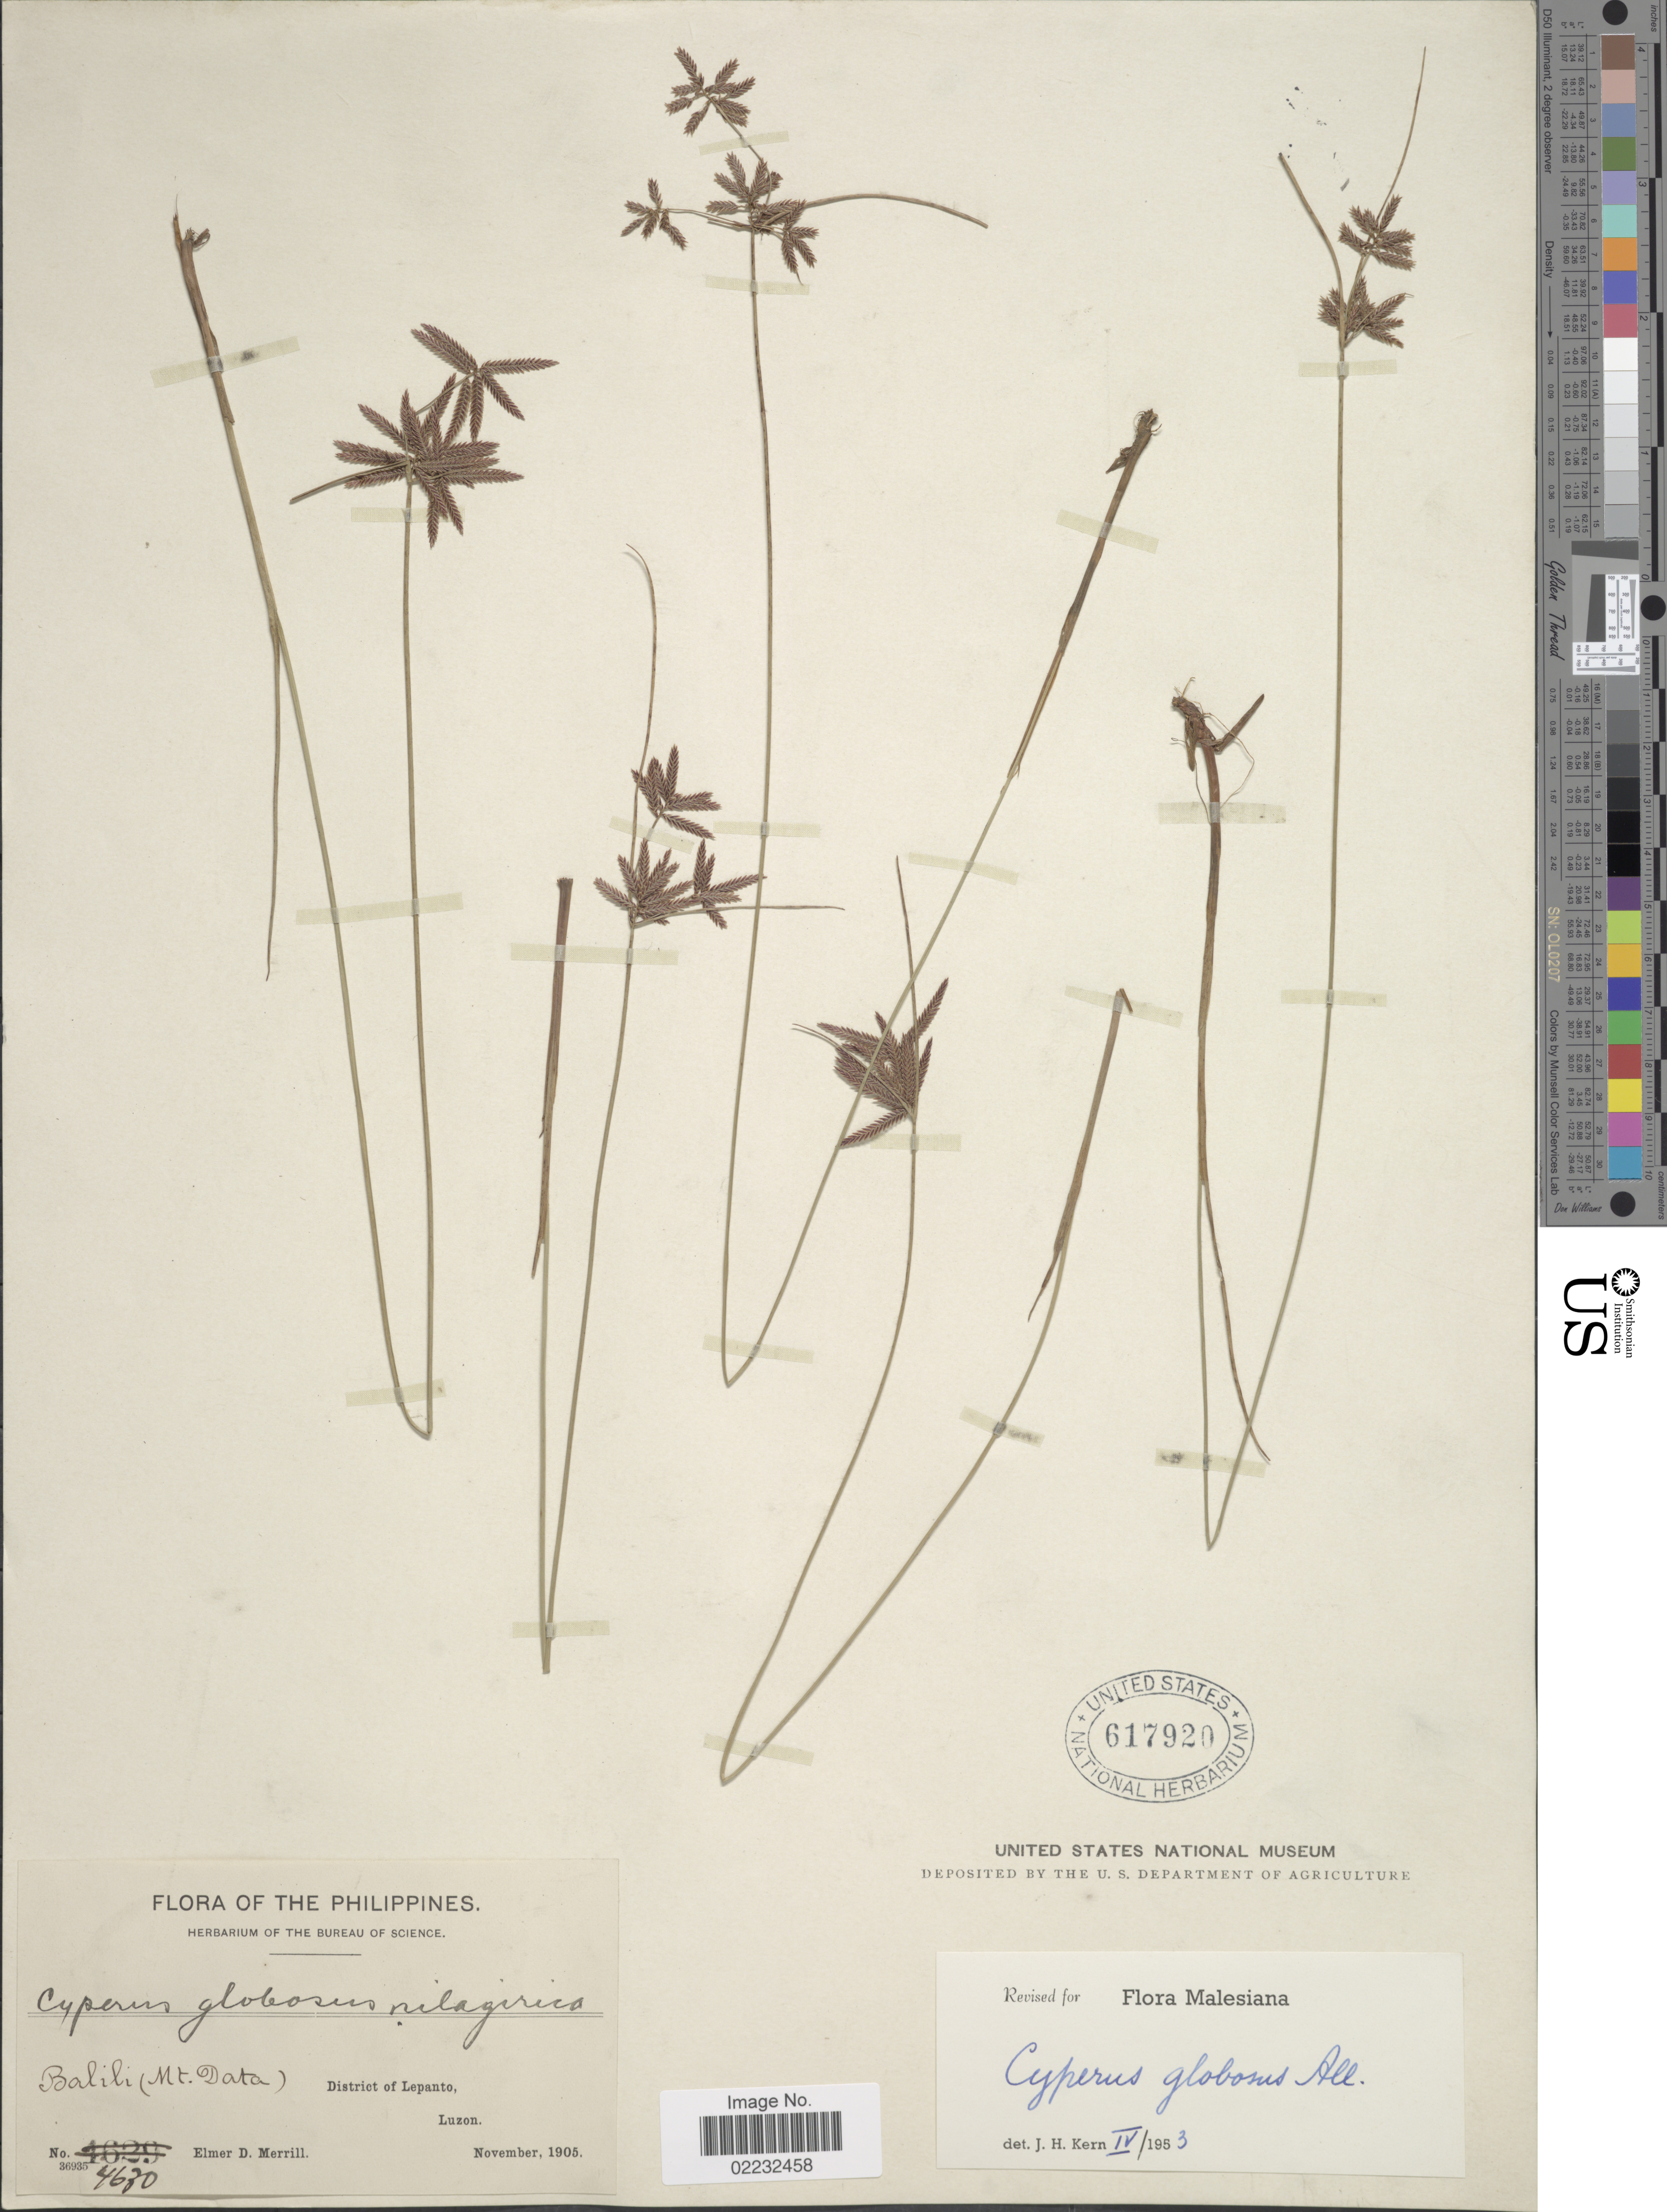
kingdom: Plantae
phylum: Tracheophyta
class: Liliopsida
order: Poales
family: Cyperaceae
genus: Cyperus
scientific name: Cyperus flavidus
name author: Retz.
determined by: Strong, Mark T., (BOT), Smithsonian Institution - National Museum of Natural History (UNITED STATES)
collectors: E. D. Merrill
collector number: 4630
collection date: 1905-11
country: Philippines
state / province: Cordillera (Administrative Region)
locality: Balili (Mt. Data) District of Lepanto, Luzon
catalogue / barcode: US 617920